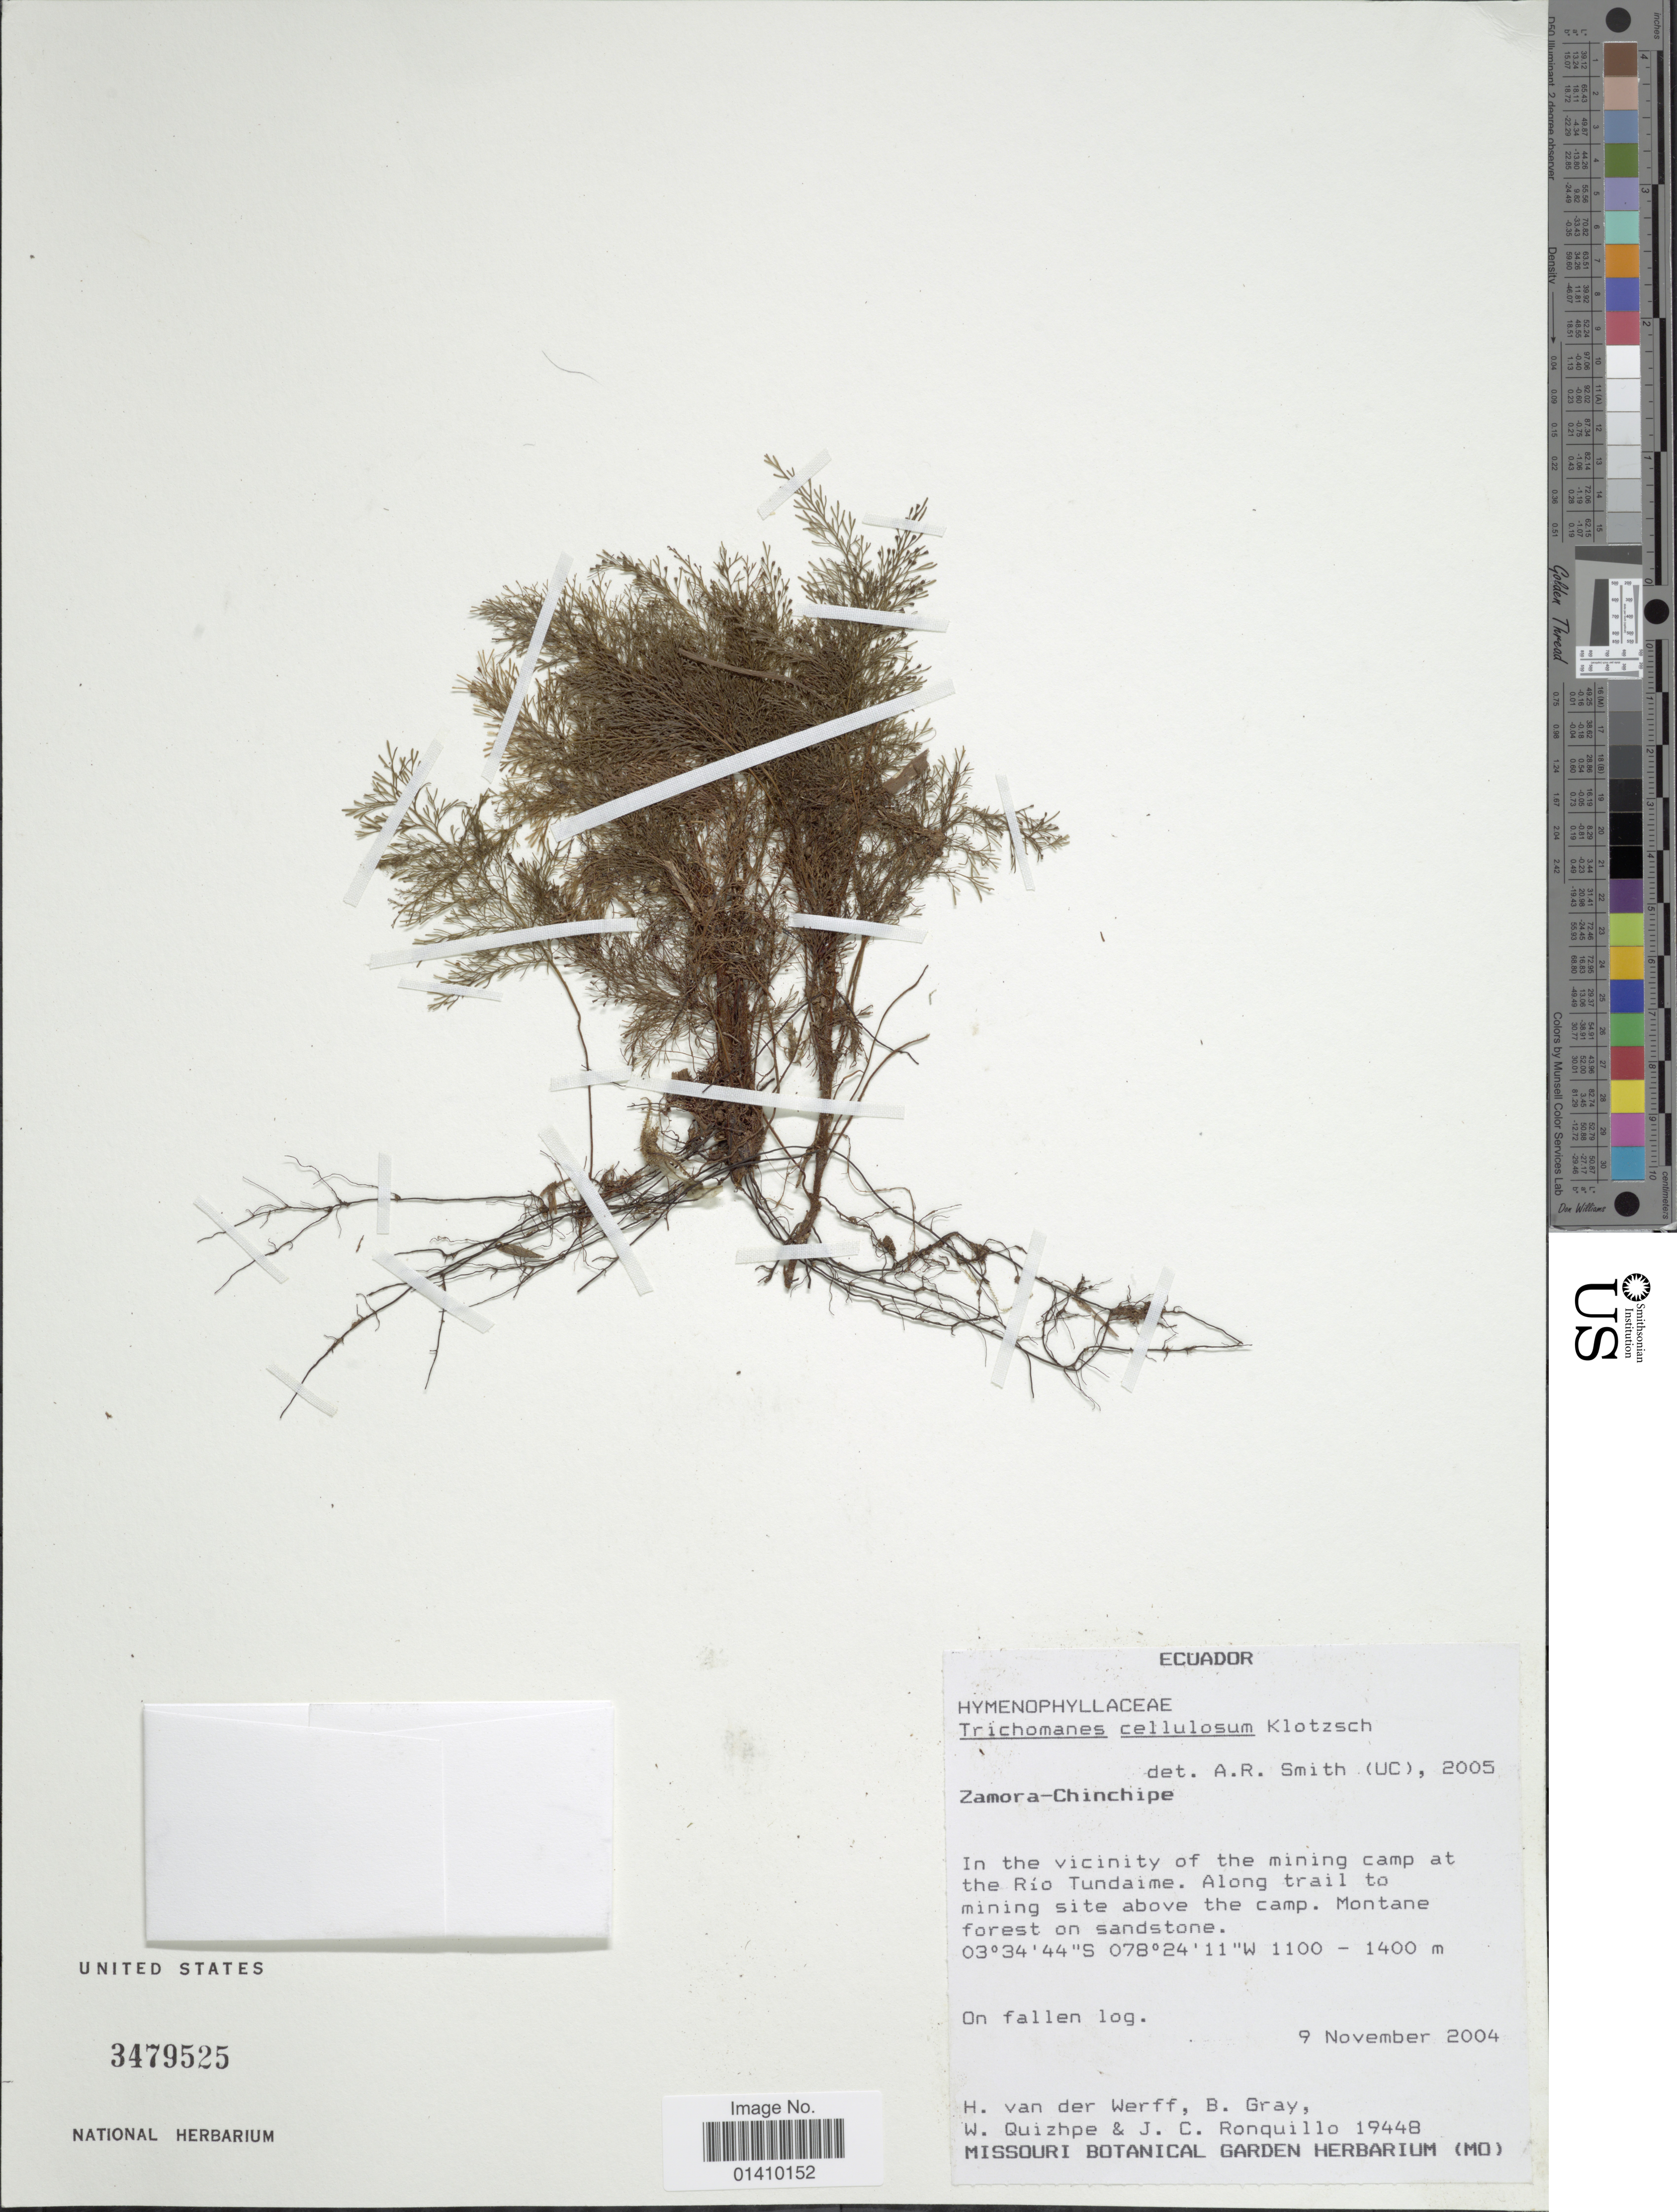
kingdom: Plantae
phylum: Tracheophyta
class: Polypodiopsida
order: Hymenophyllales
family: Hymenophyllaceae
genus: Polyphlebium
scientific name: Polyphlebium capillaceum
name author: (L.) Ebihara & Dubuisson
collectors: H. van der Werff, B. Gray, W. Quizhpe & J. Ronquillo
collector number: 19448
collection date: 2004-11-09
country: Ecuador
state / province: Zamora-Chinchipe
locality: In the vicinity of the mining camp at the Rio Tundaime. Along trail to mining site above the camp. Montae forest on sandstone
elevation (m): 1100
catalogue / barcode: US 3479525